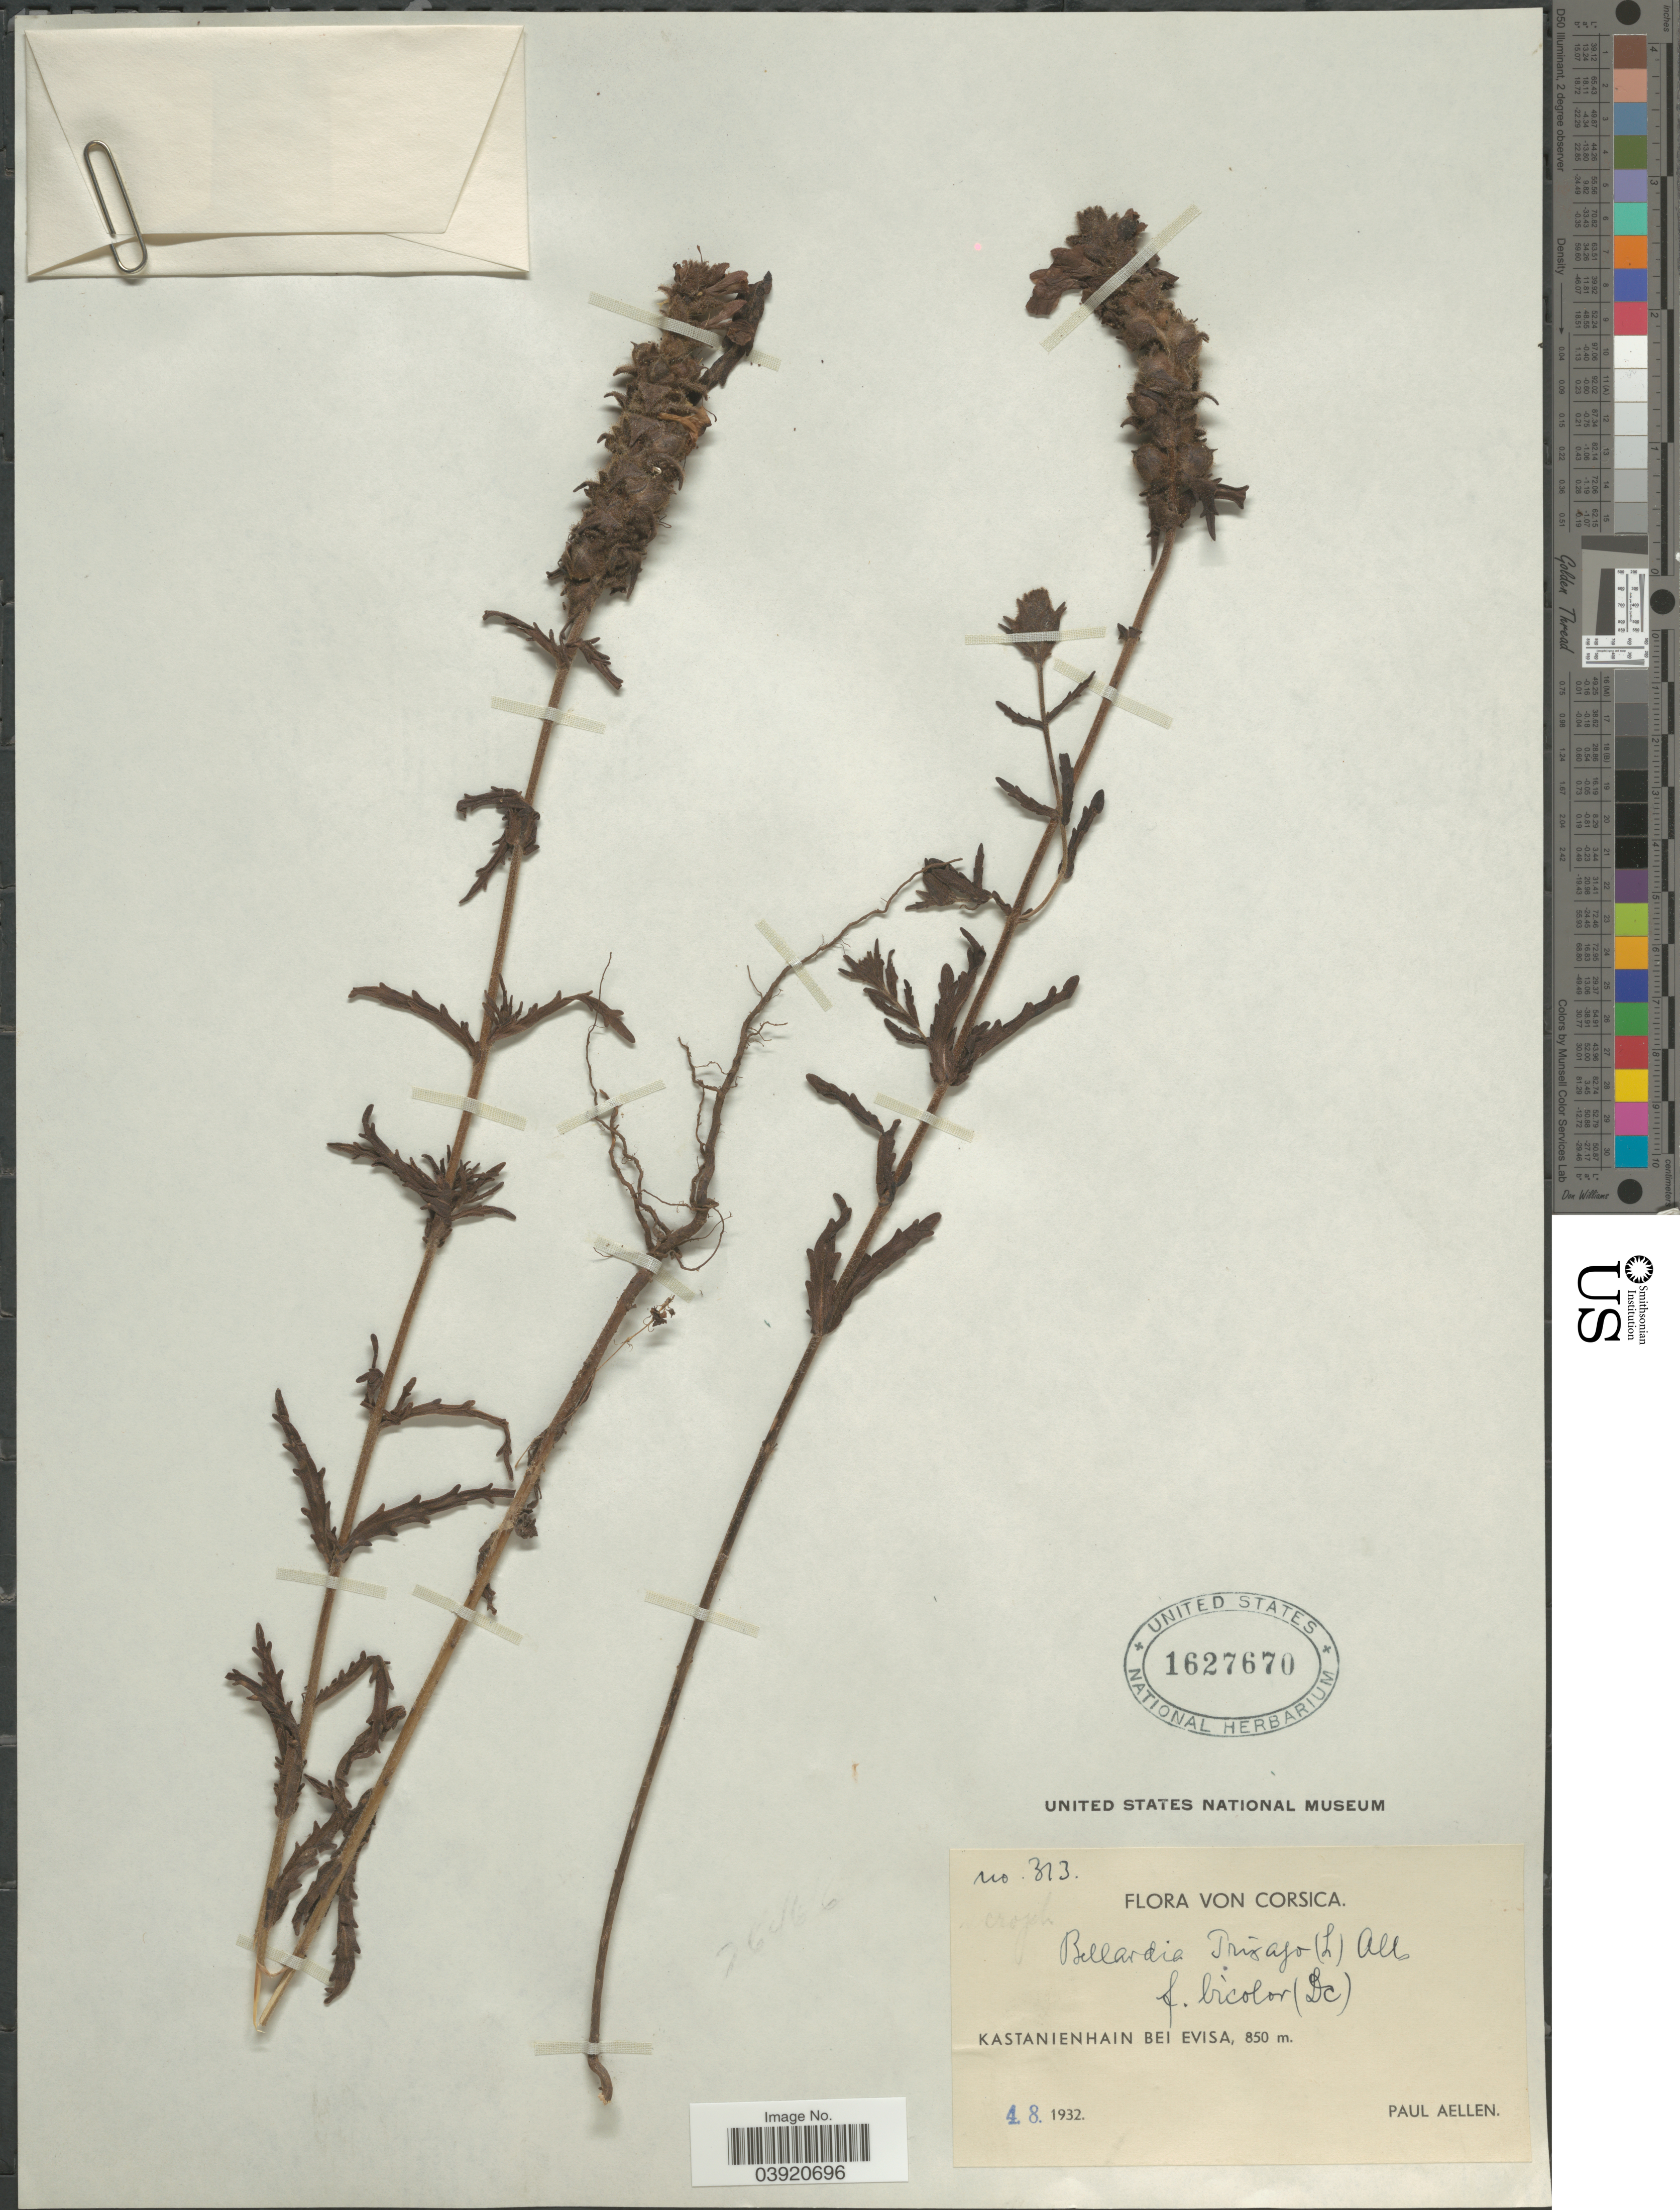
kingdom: Plantae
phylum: Tracheophyta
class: Magnoliopsida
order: Lamiales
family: Orobanchaceae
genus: Bellardia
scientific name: Bellardia trixago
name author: (L.) All.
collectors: P. Aellen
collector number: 313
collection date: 1932-08-04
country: France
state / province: Corsica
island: Corse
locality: Kastanienhain bei Evisa.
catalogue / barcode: US 1627670